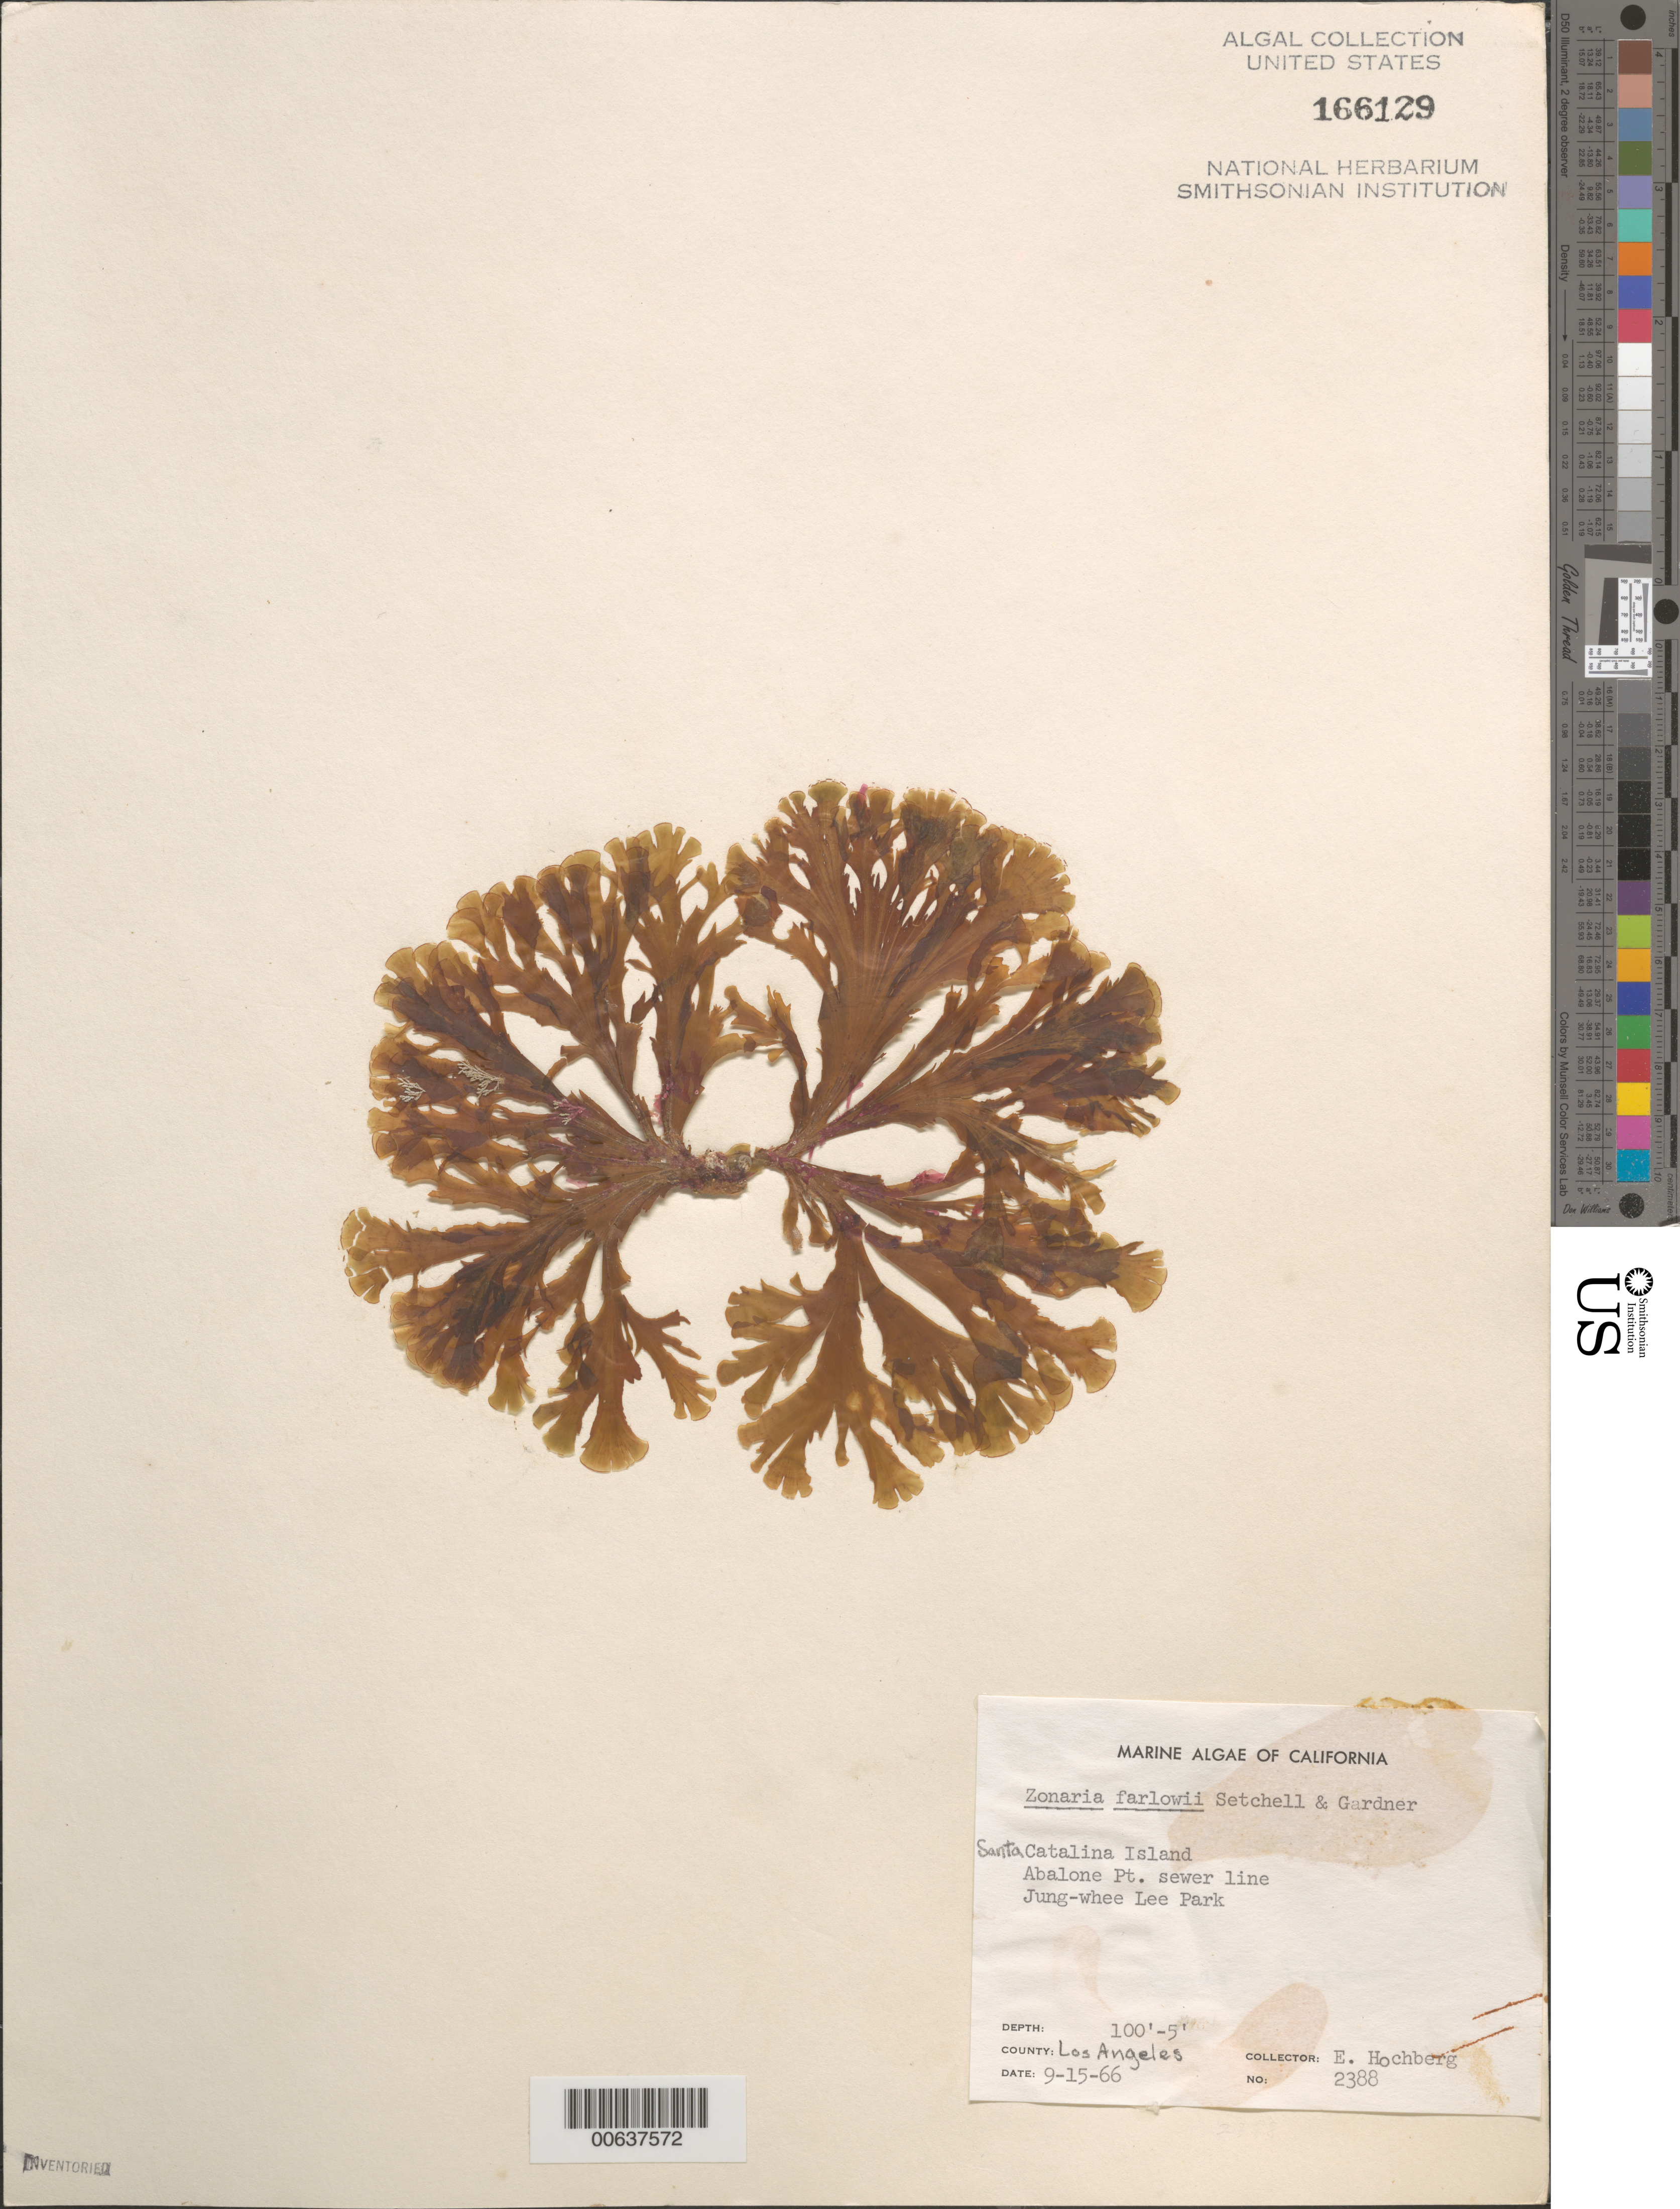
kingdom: Chromista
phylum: Ochrophyta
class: Phaeophyceae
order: Dictyotales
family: Dictyotaceae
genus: Zonaria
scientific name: Zonaria farlowii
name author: Setch. & N.L. Gardner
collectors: E. Hochberg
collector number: Neushul 2388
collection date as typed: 15 Sep 1966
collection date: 1966-09-15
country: United States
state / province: California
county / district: Los Angeles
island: Santa Catalina Island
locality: Abalone Point, Jung-whee Lee Park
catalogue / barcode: US 166129